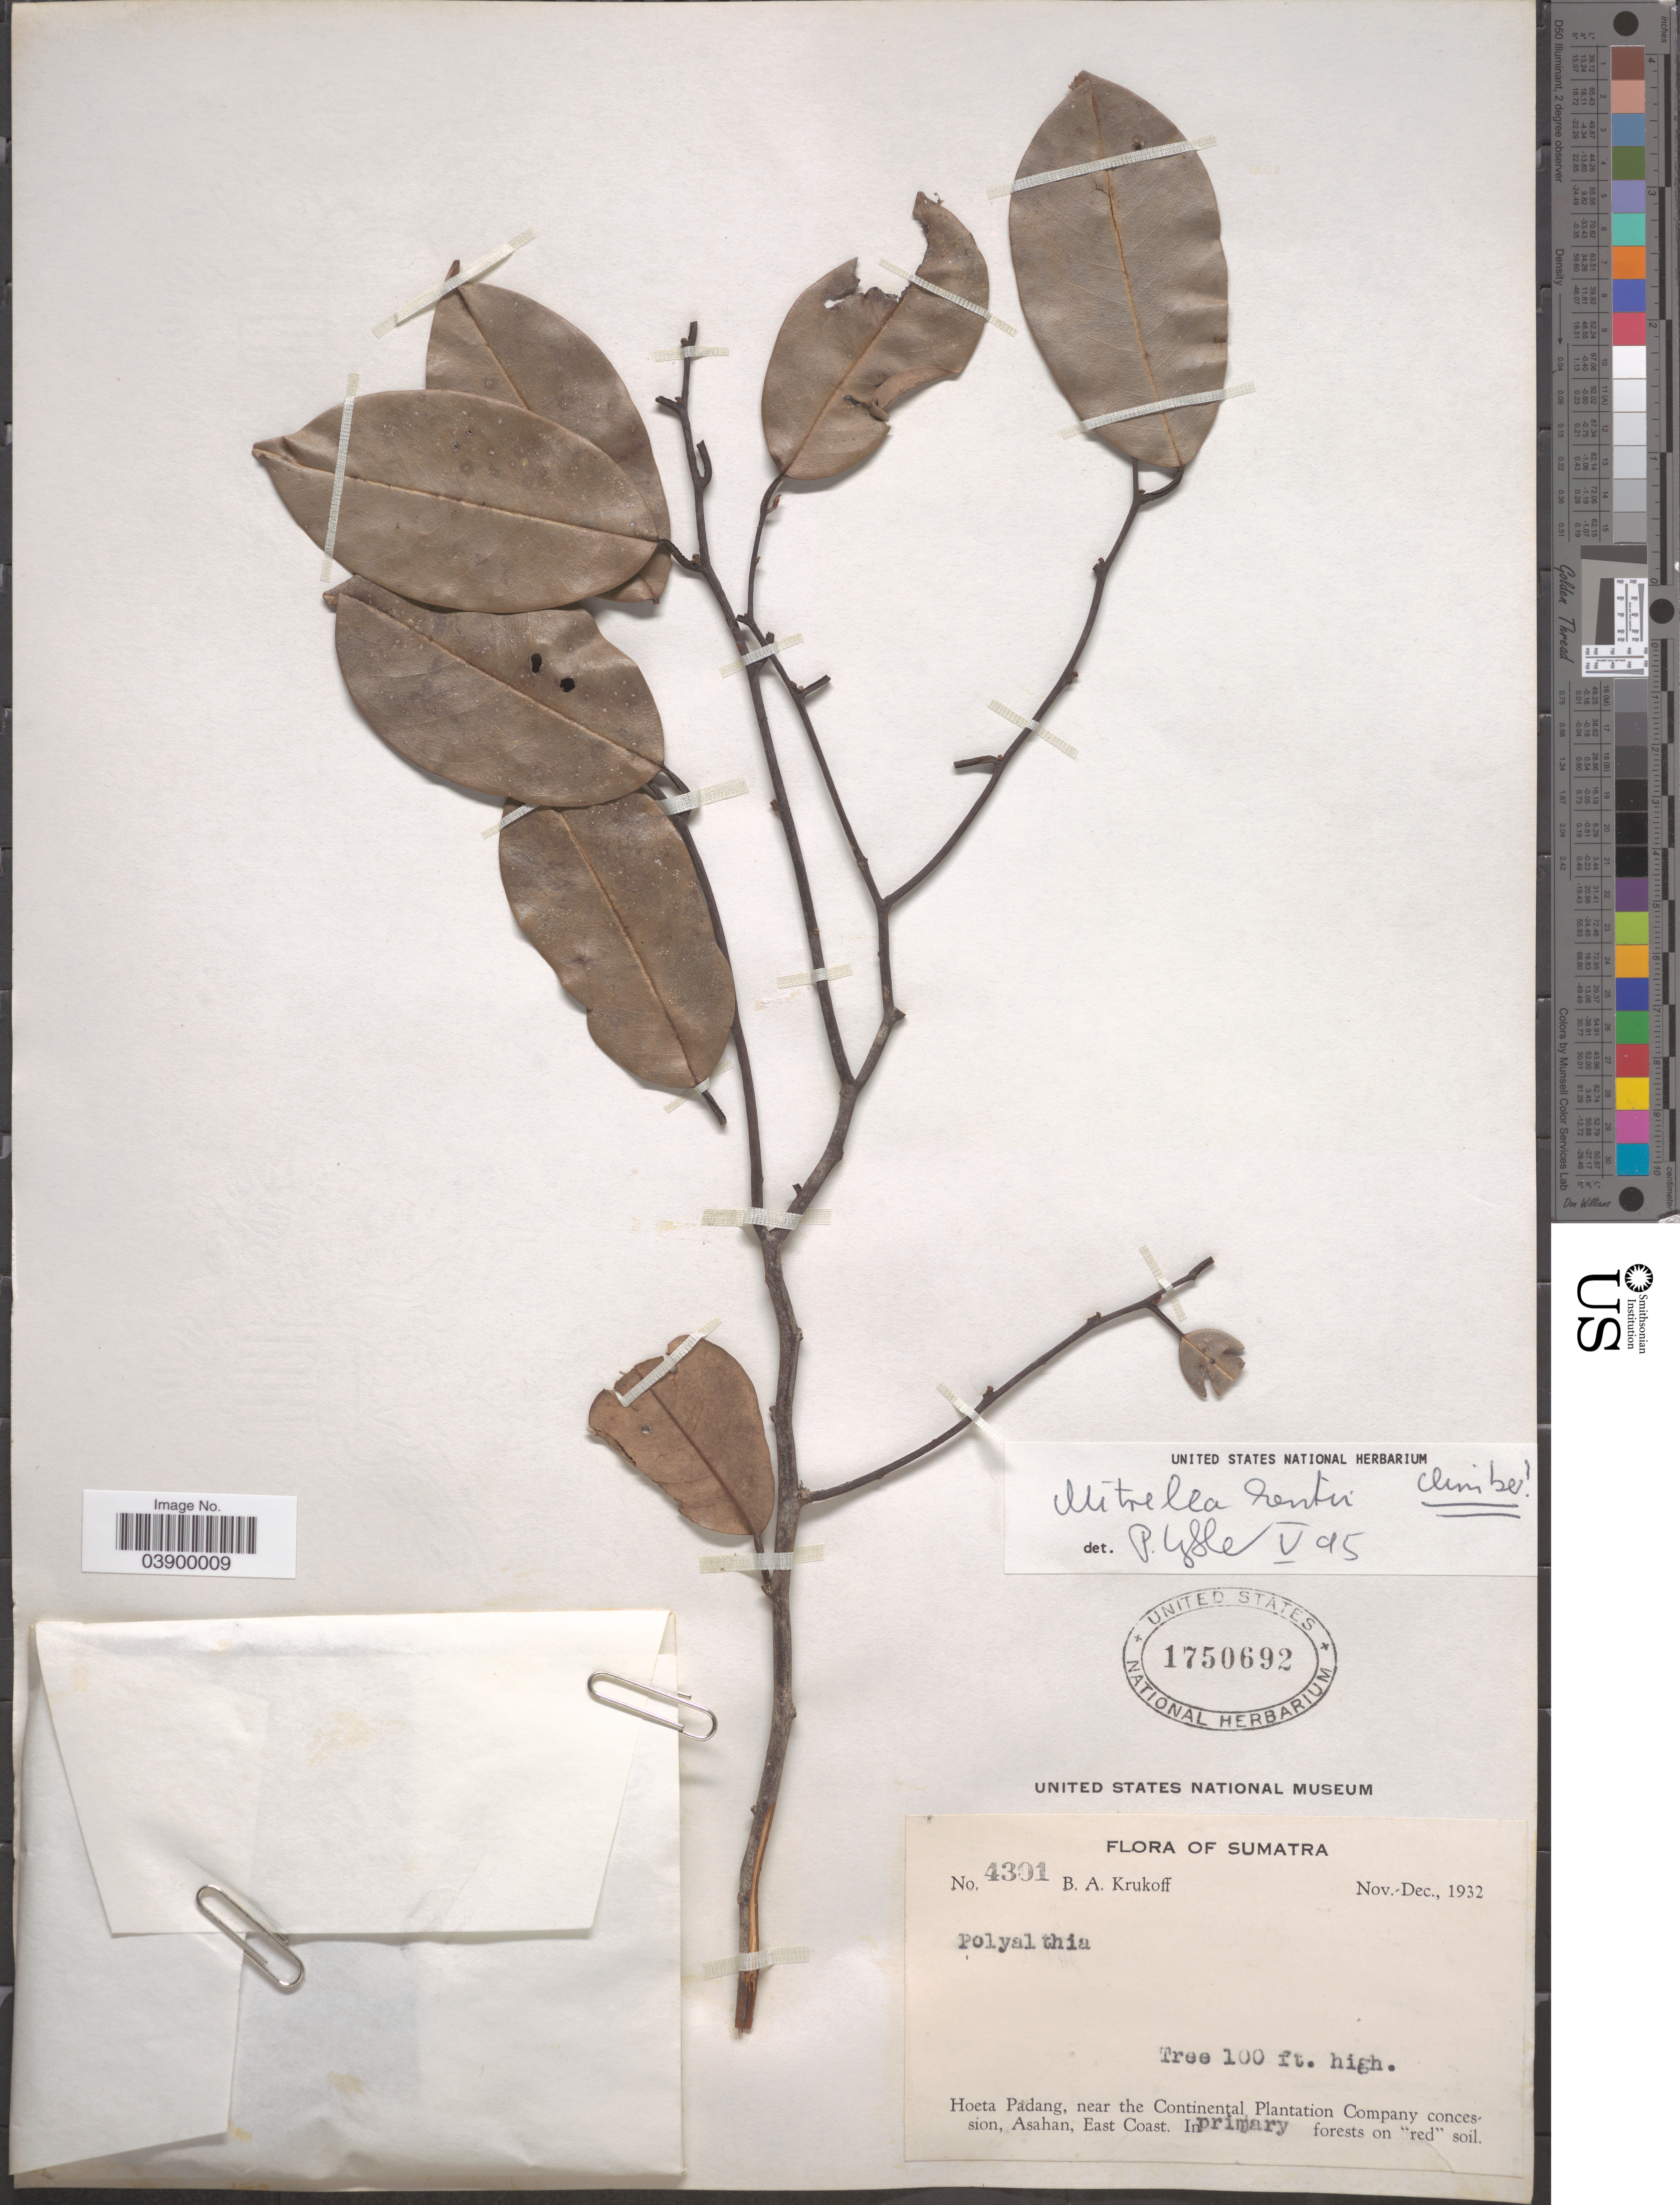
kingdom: Plantae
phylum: Tracheophyta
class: Magnoliopsida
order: Magnoliales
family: Annonaceae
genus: Mitrella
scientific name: Mitrella kentii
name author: Miq.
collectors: B. A. Krukoff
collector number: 4301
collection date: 1932-11/1932-12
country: Indonesia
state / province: Sumatra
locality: Hoeta Padang, near the Continental Plantation Company concession, Asahan, East Coast.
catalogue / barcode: US 1750692